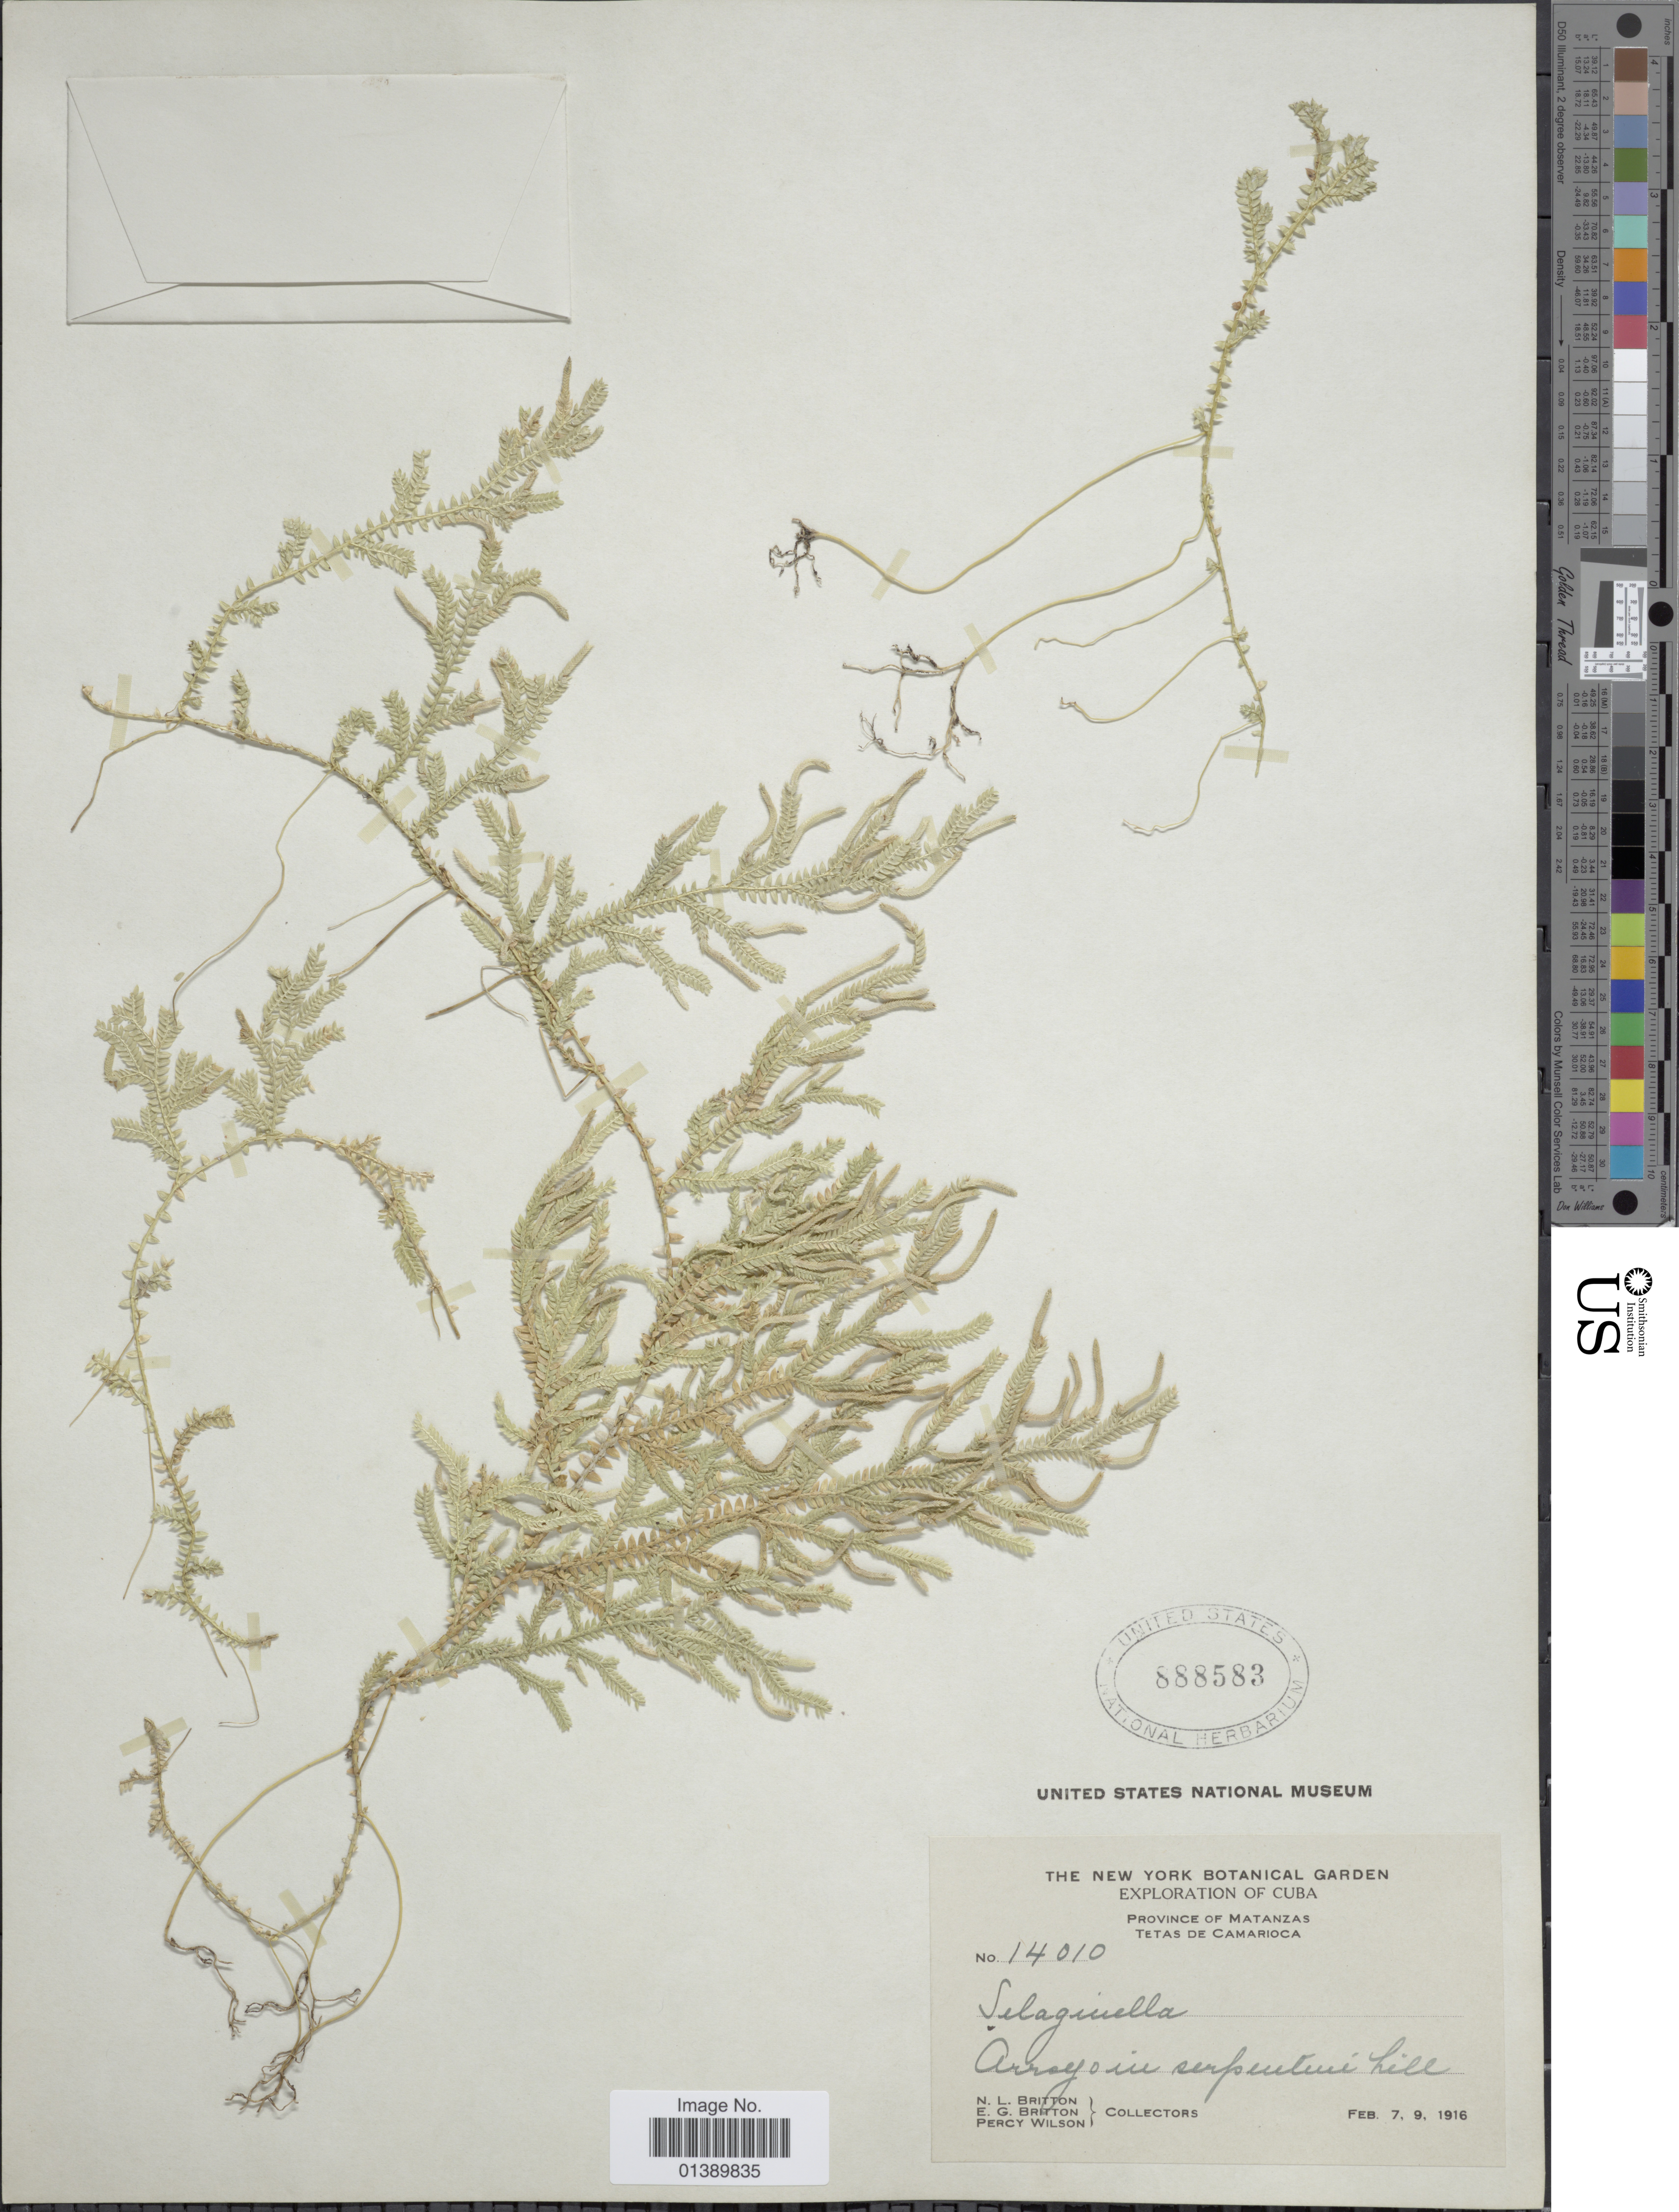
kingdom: Plantae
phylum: Tracheophyta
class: Lycopodiopsida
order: Selaginellales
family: Selaginellaceae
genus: Selaginella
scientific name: Selaginella plumosa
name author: (L.) C. Presl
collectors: N. Britton, E. G. Britton & P. Wilson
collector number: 14010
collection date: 1916-02-07/1916-02-09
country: Cuba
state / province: Matanzas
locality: Tetas de Camarioca, Arroyo in serpentine hill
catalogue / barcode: US 888583